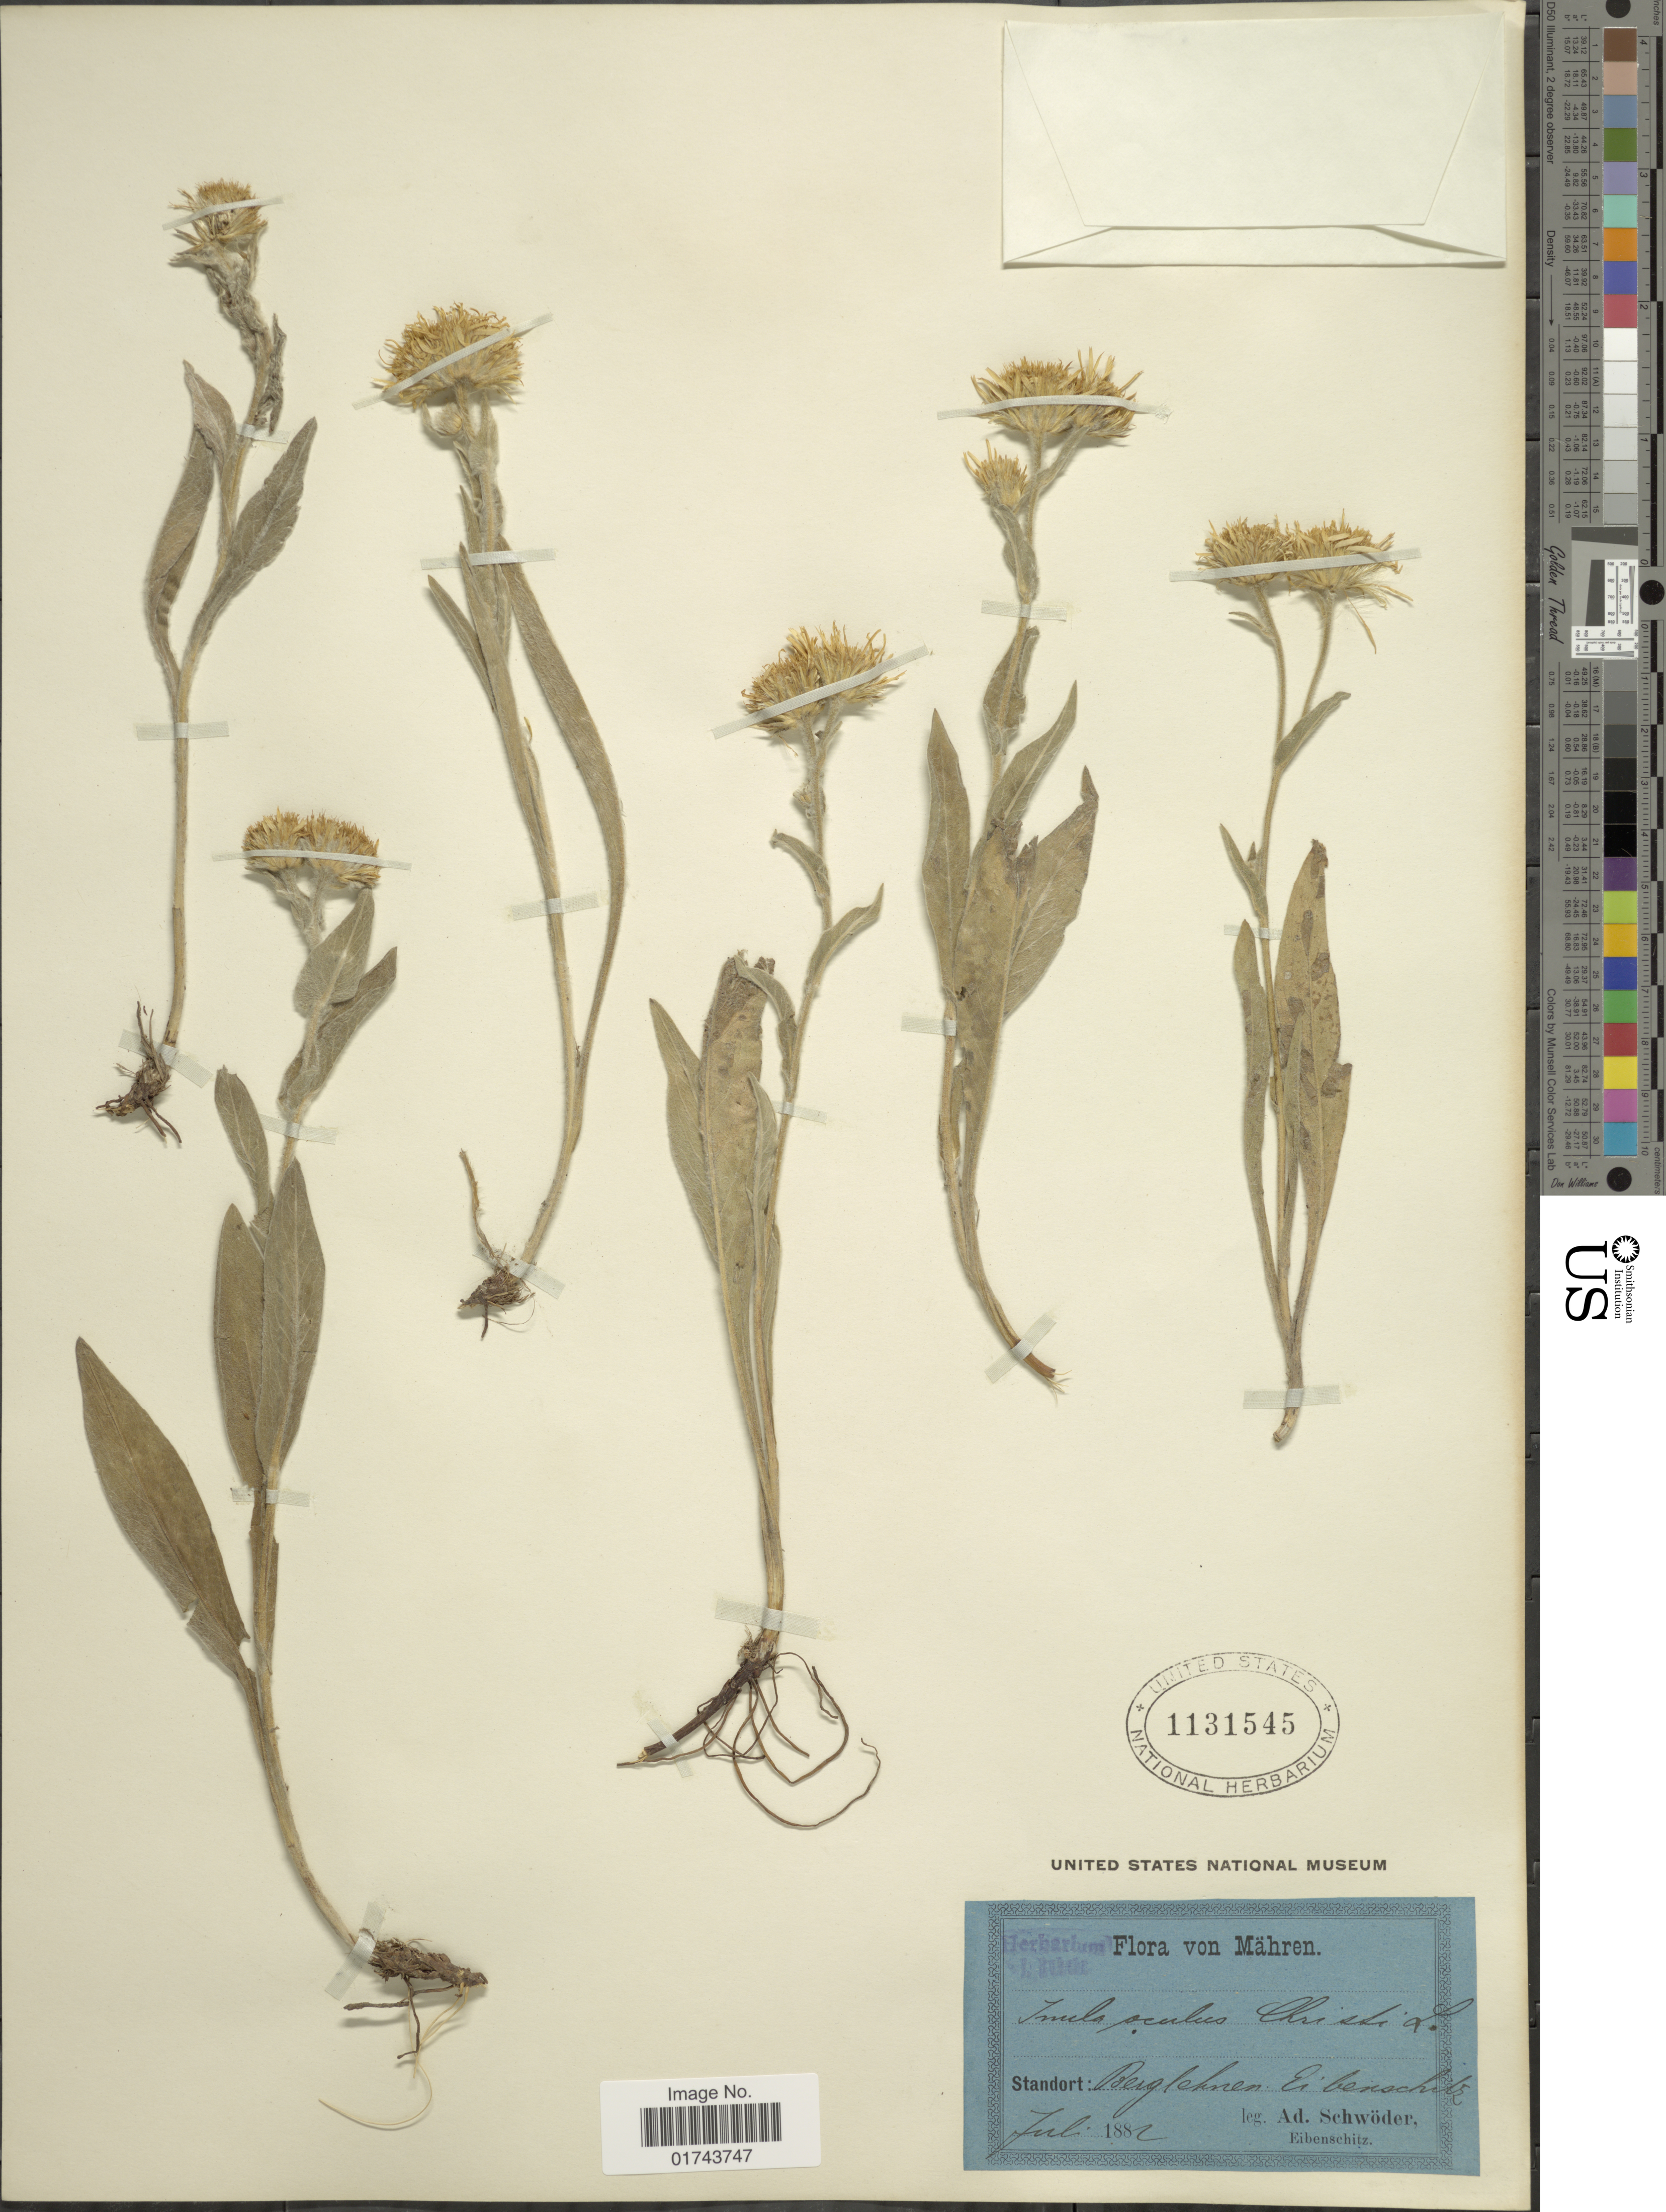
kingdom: Plantae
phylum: Tracheophyta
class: Magnoliopsida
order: Asterales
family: Asteraceae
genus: Inula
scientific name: Inula oculus-christi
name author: L.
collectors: A. Schwoder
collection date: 1882-07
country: Czechia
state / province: South Moravian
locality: Mahren, Standort, Bergleknen, Eiberschilz [interpreted]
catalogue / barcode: US 1131545